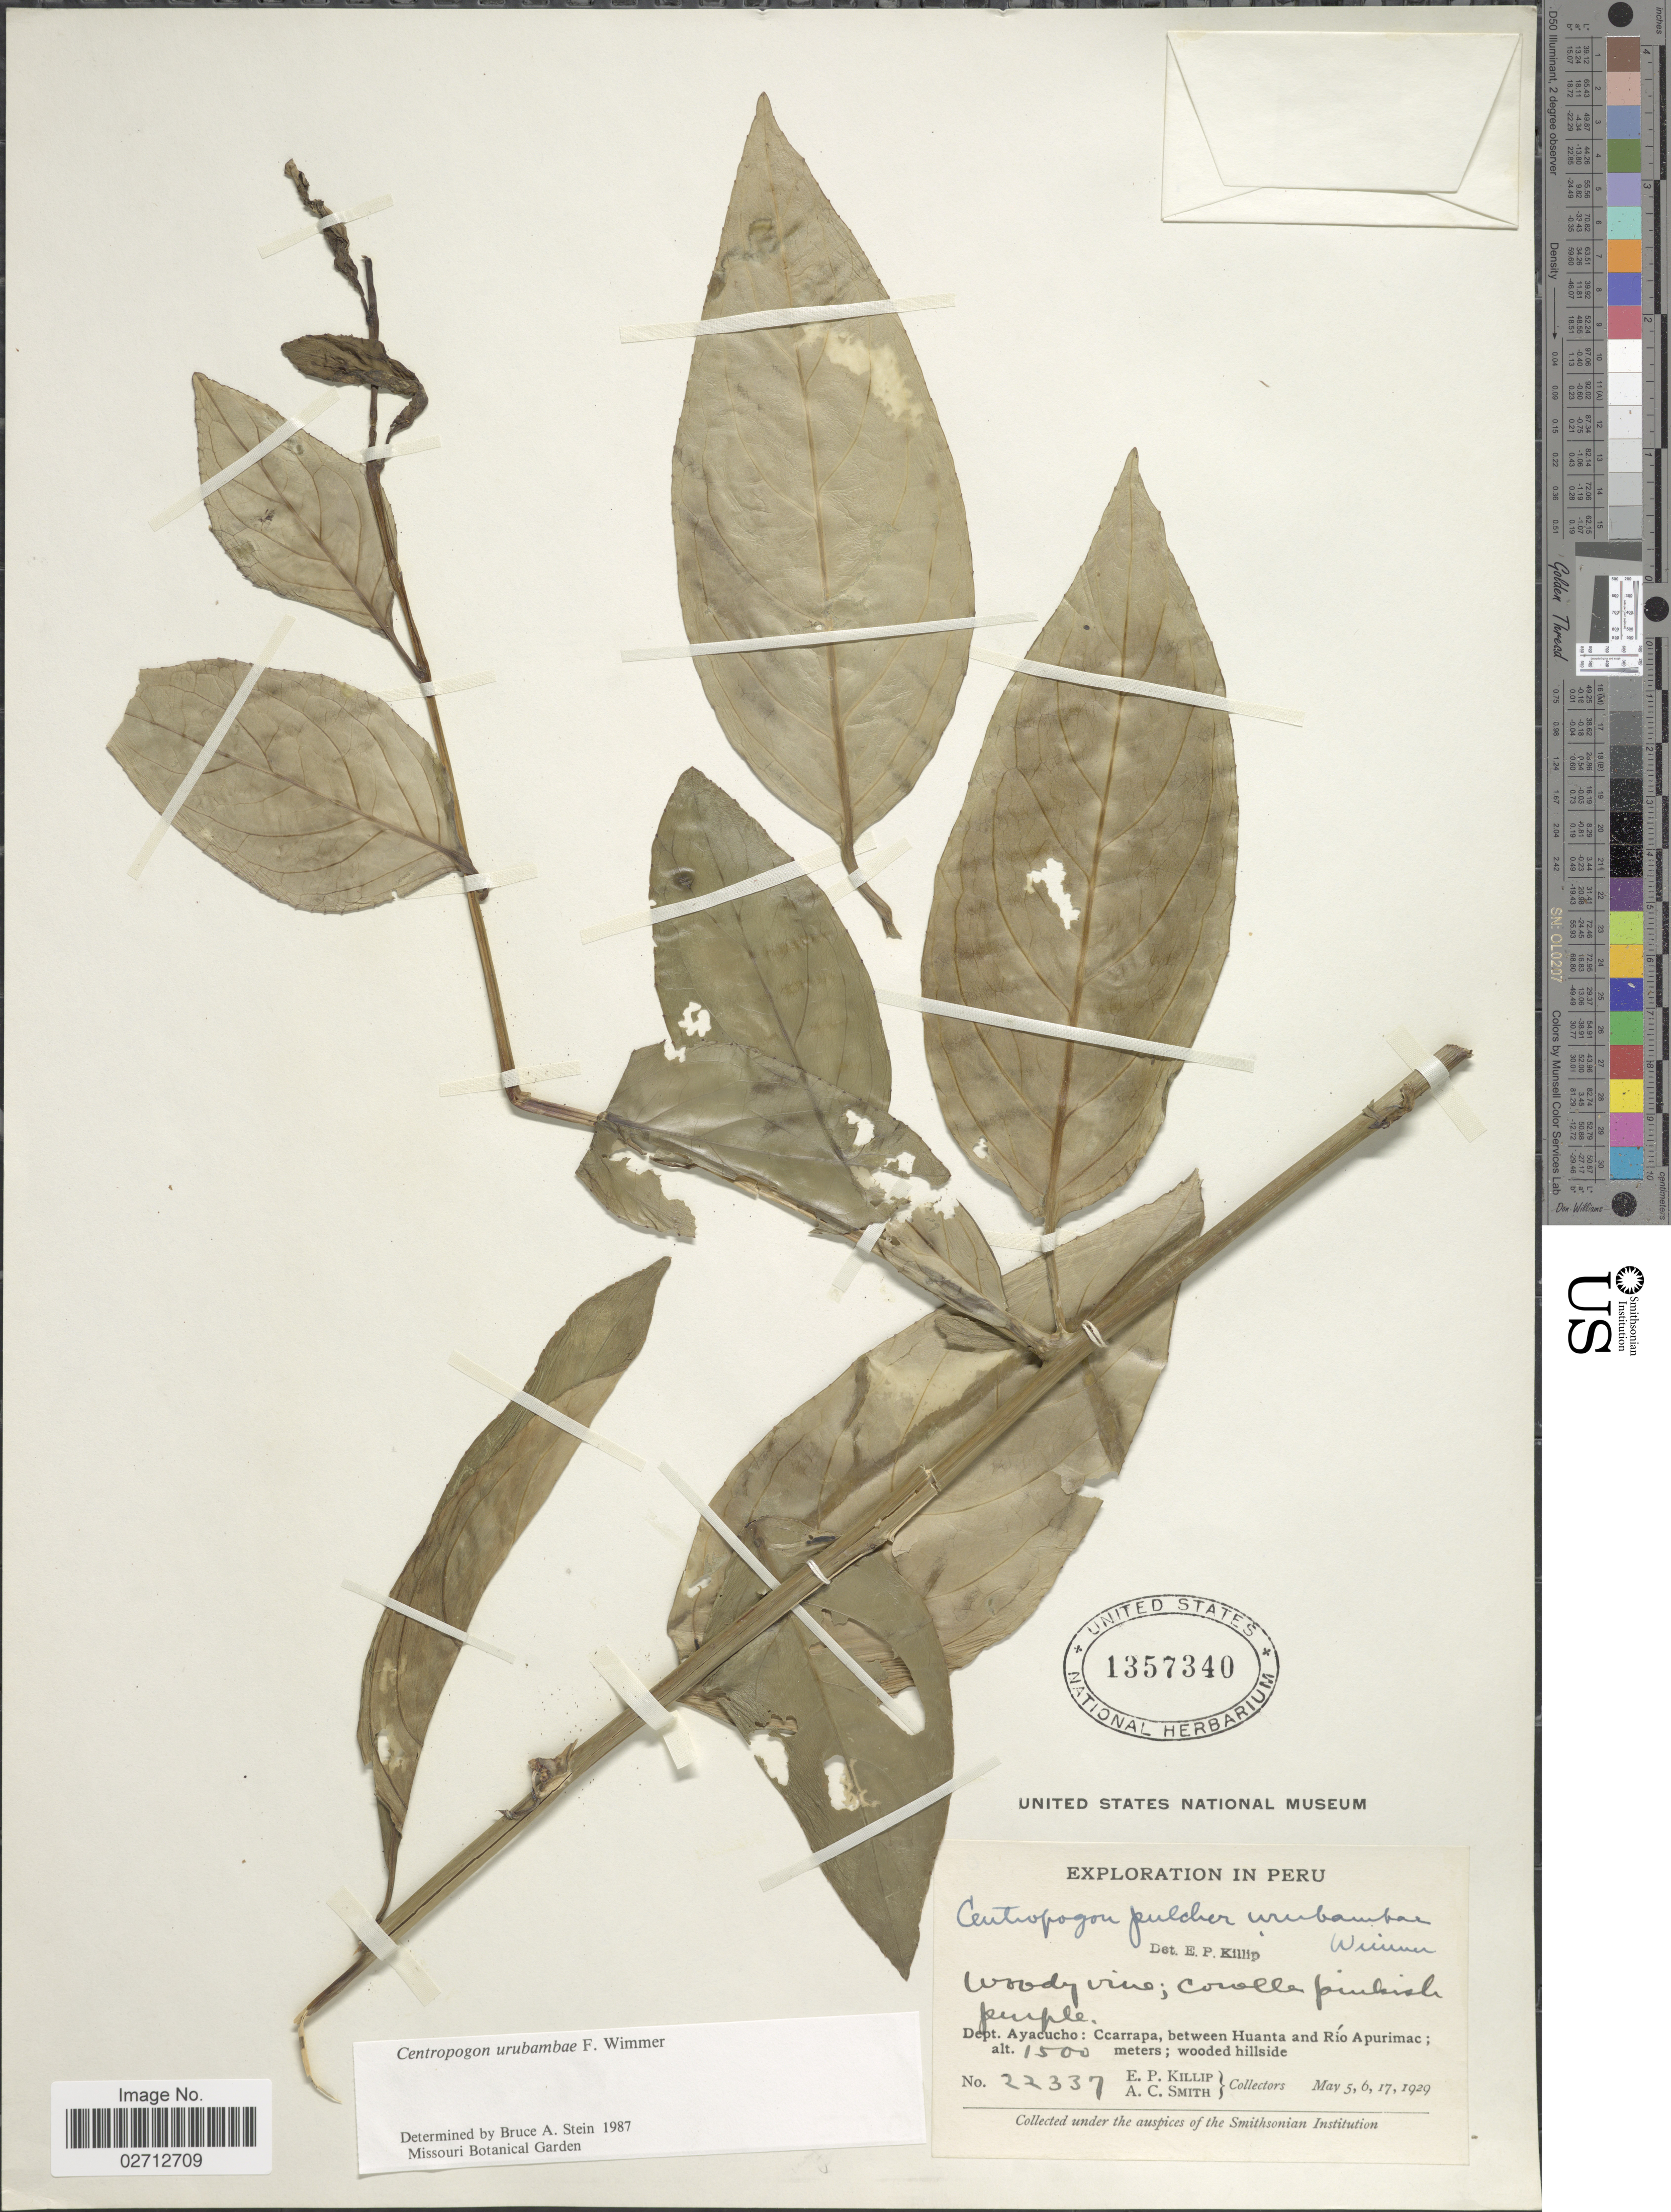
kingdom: Plantae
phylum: Tracheophyta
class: Magnoliopsida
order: Asterales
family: Campanulaceae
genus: Centropogon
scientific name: Centropogon urubambae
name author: E. Wimm.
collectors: E. P. Killip & A. C. Smith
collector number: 22337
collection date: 1929-05-05/1929-05-17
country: Peru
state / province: Ayacucho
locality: Ccarrapa, between Huanta and Rio Apurimac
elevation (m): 1500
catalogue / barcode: US 1357340